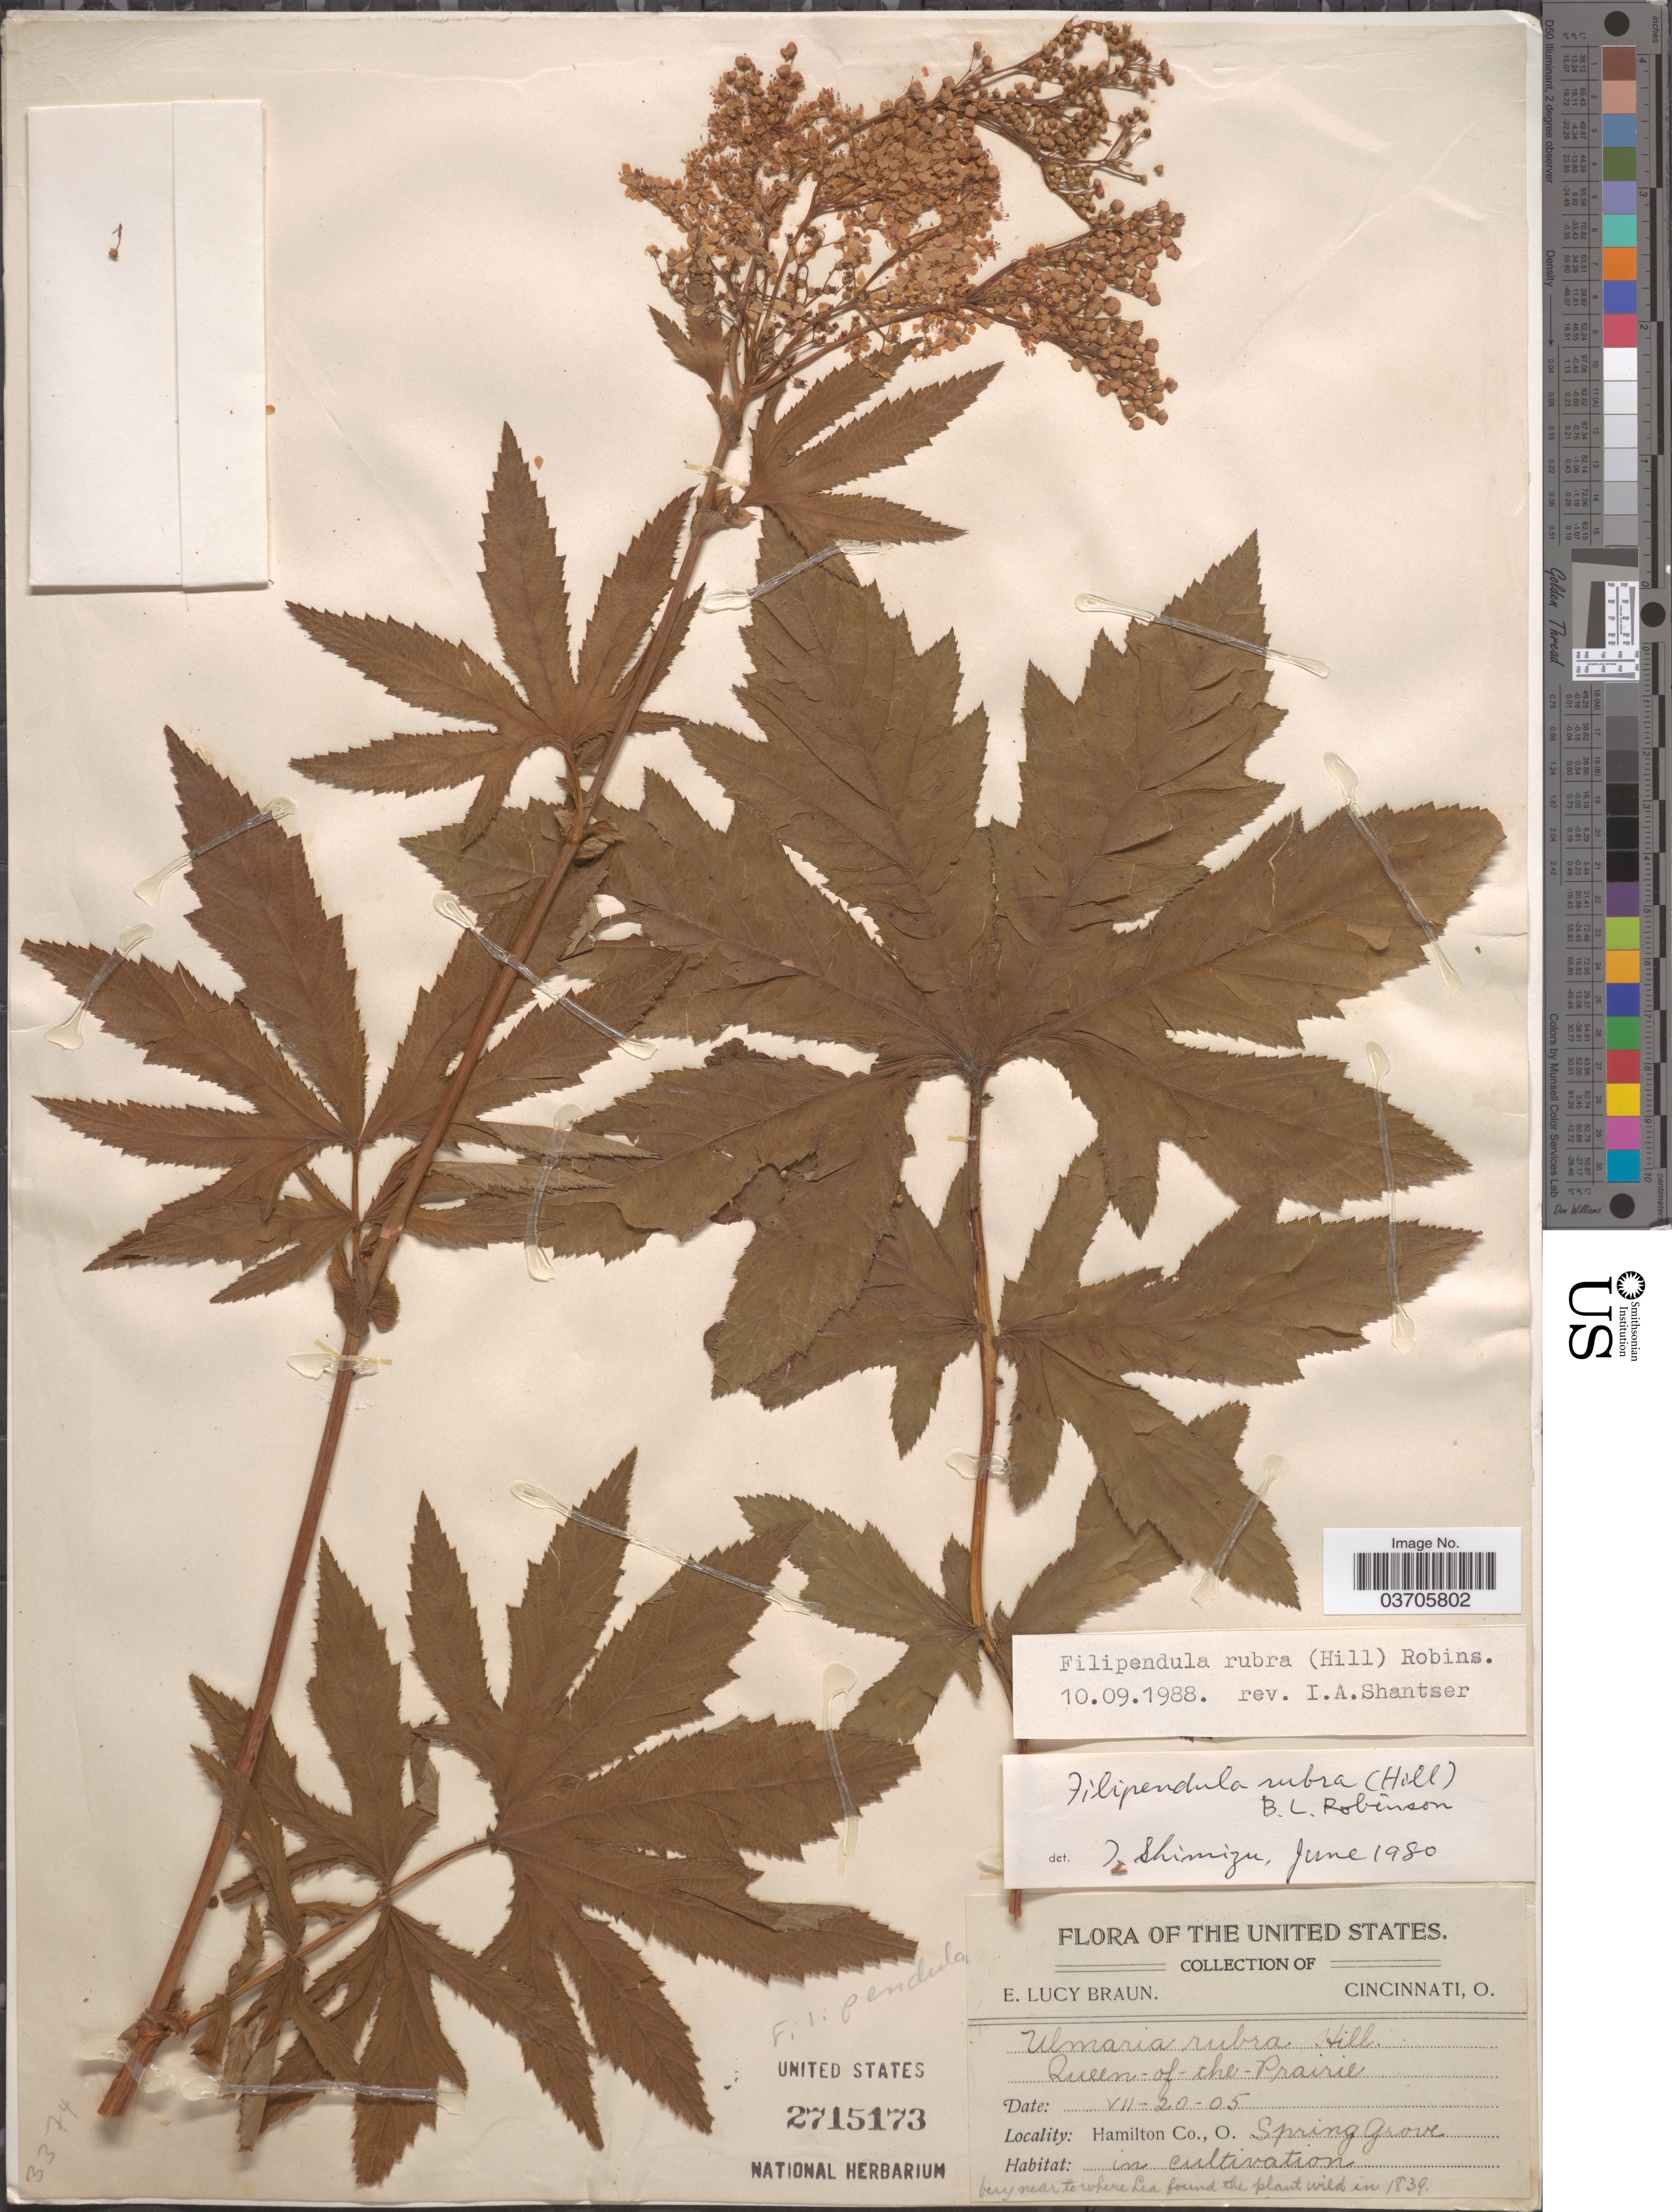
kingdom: Plantae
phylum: Tracheophyta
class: Magnoliopsida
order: Rosales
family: Rosaceae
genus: Filipendula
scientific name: Filipendula rubra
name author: (Hill) B.L. Rob.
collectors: E. L. Braun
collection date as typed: Transcribed d/m/y: 20/7/5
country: United States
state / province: Ohio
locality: Hamilton Co. Spring Grove.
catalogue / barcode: US 2715173